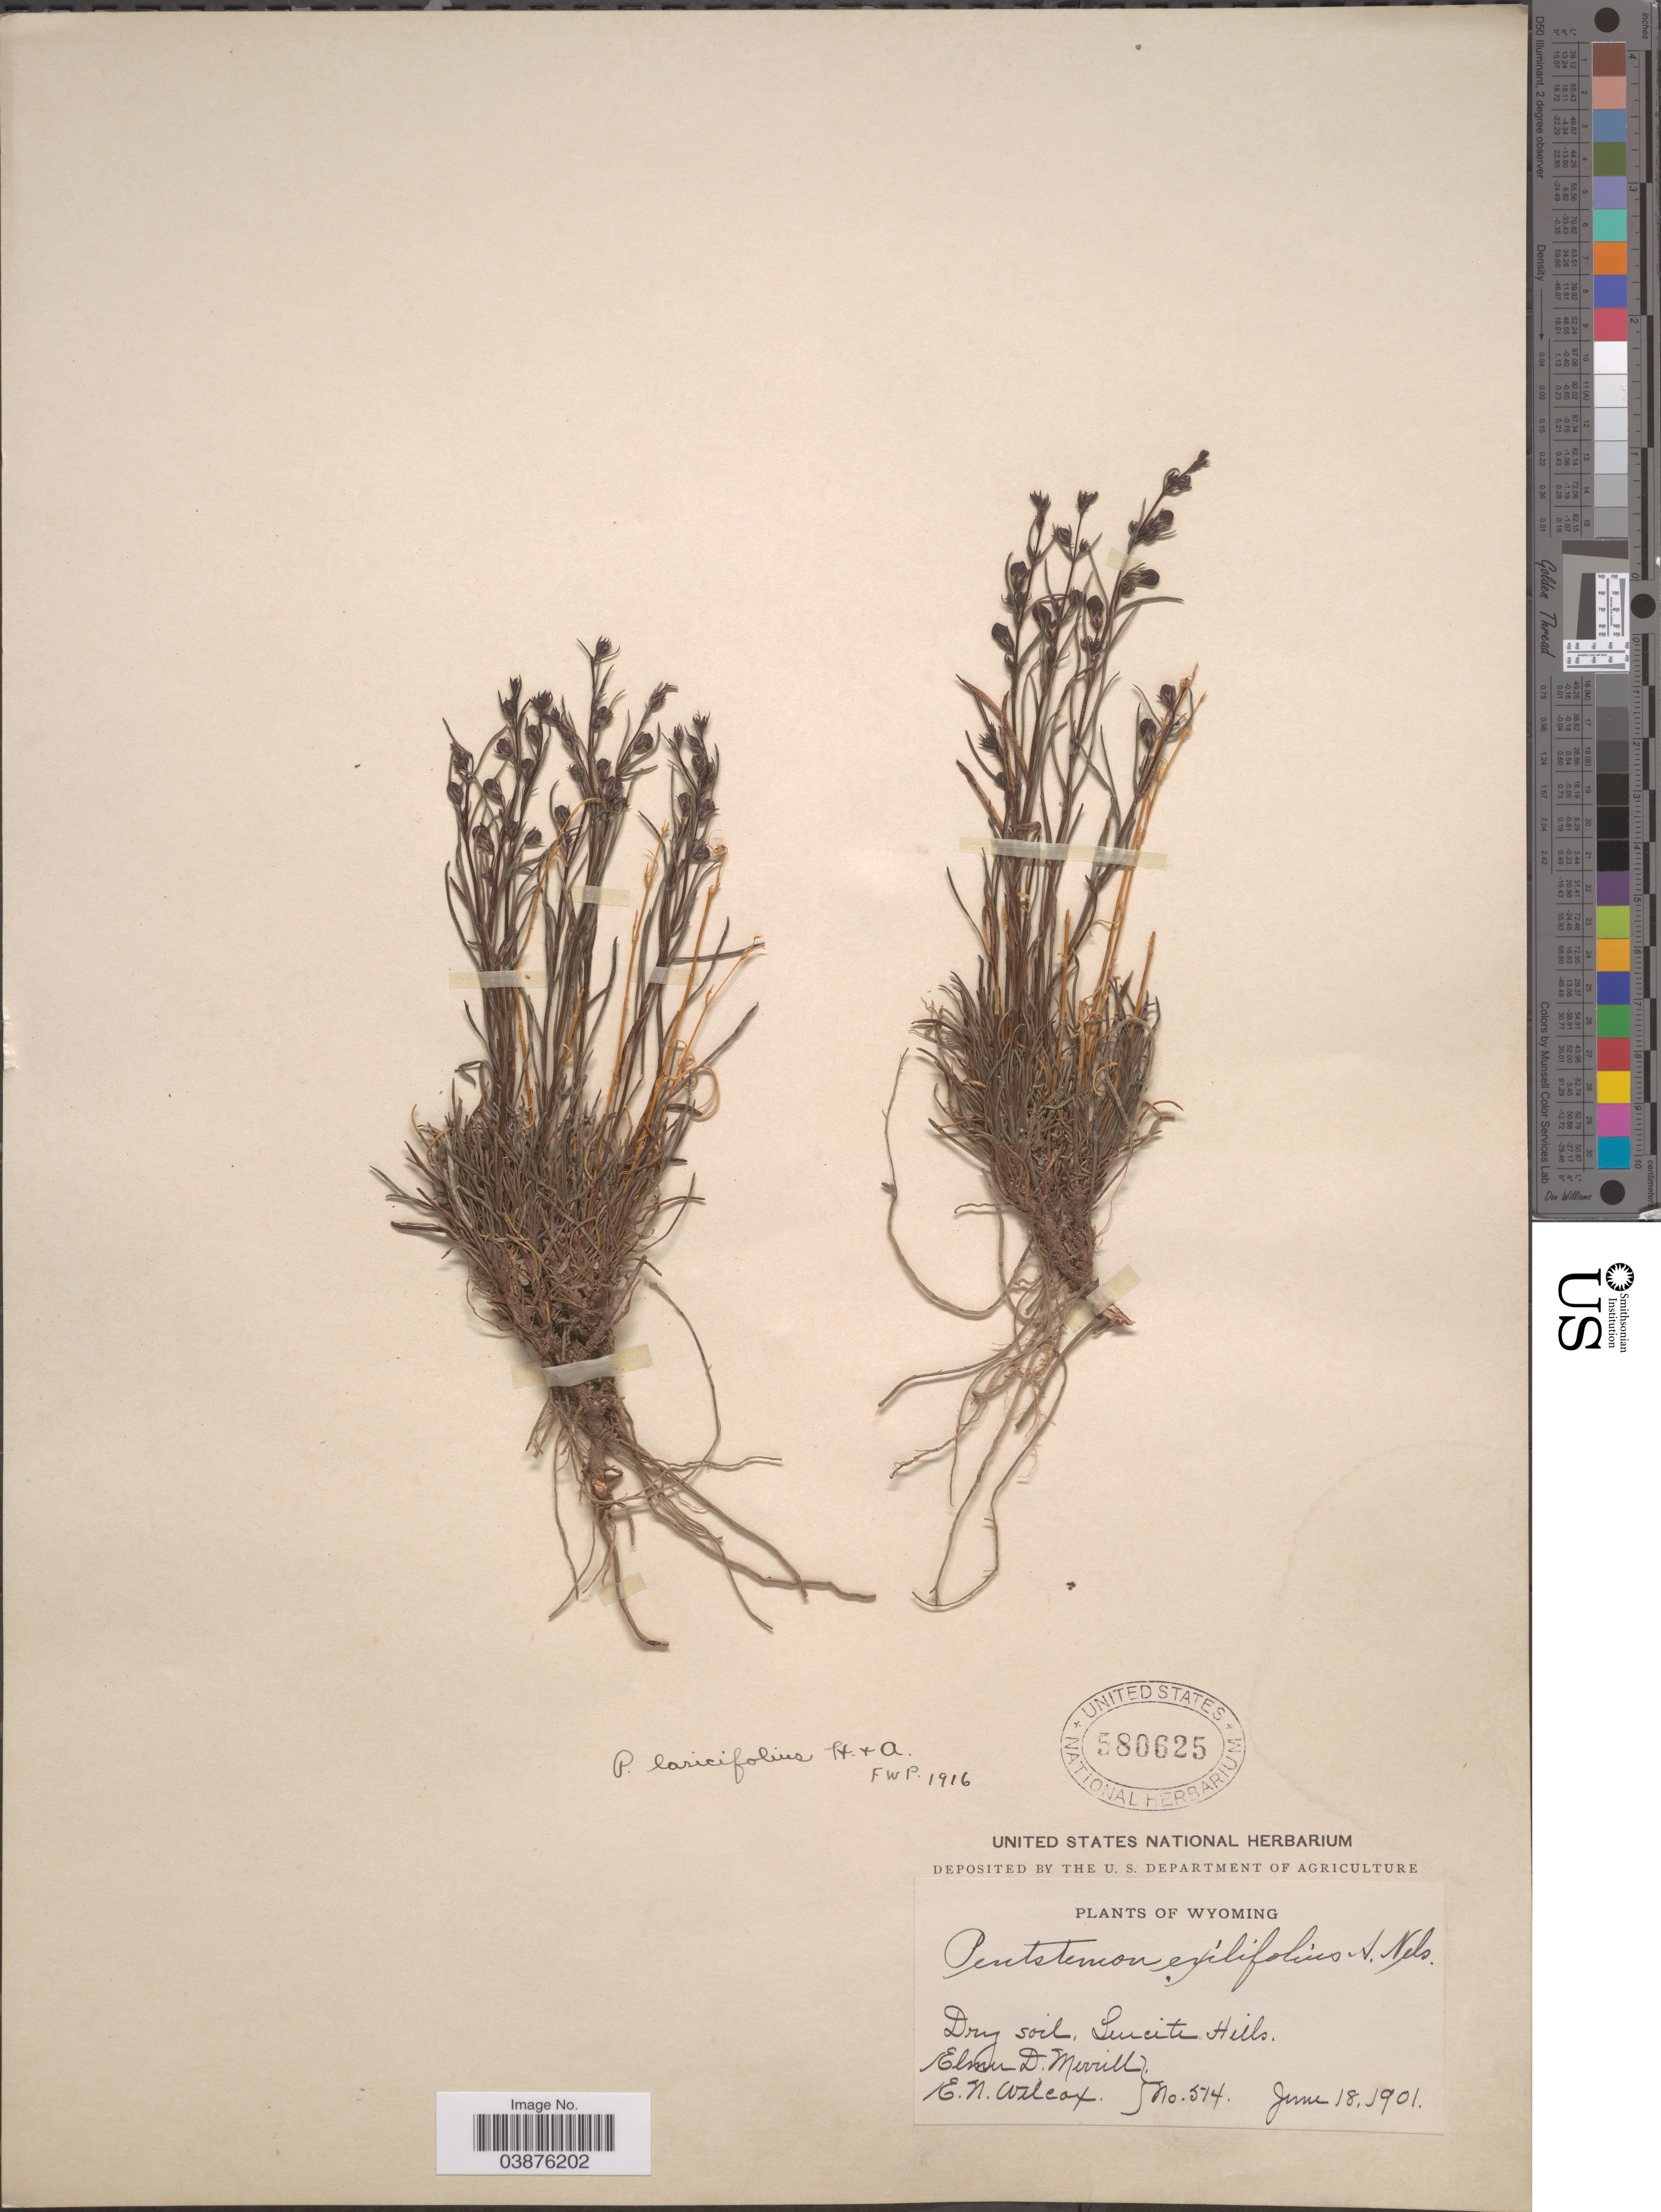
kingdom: Plantae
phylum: Tracheophyta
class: Magnoliopsida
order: Lamiales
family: Plantaginaceae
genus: Penstemon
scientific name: Penstemon laricifolius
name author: Hook. & Arn.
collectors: E. D. Merrill & E. Wilcox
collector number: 514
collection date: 1901-06-18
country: United States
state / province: Wyoming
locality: Dry soil, Leucite Hills.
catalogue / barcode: US 580625